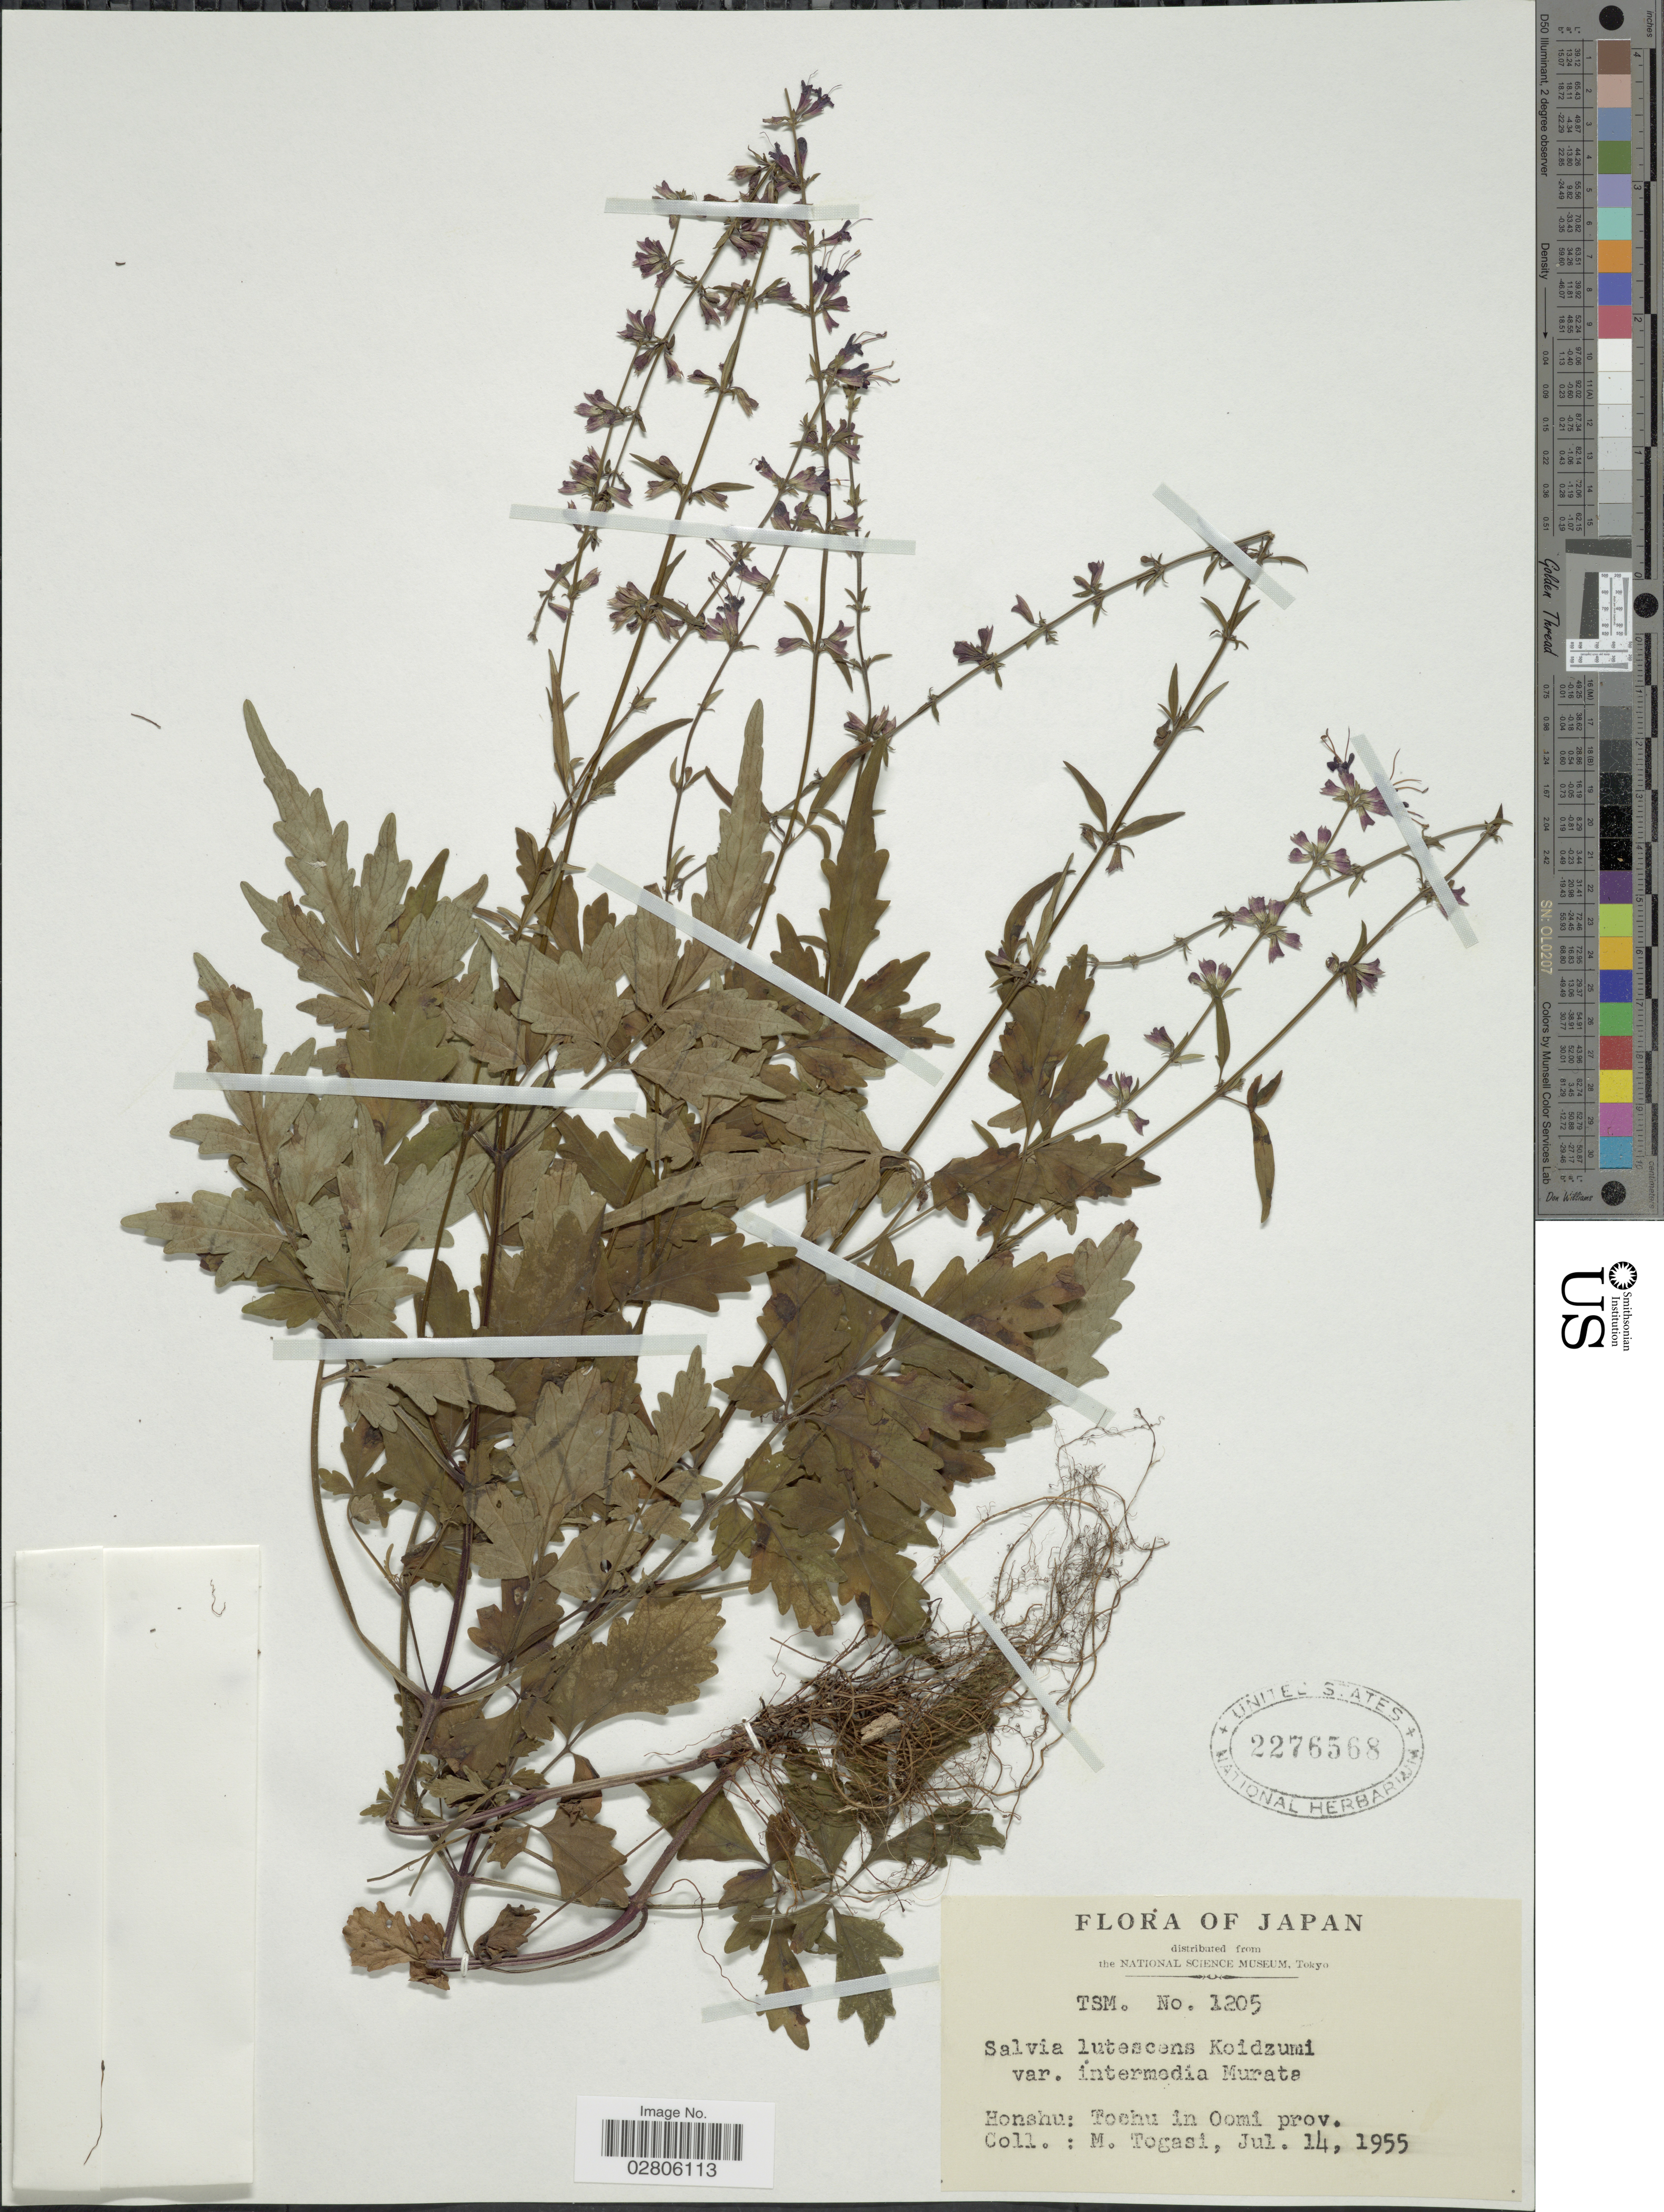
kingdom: Plantae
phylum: Tracheophyta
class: Magnoliopsida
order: Lamiales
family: Lamiaceae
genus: Salvia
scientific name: Salvia lutescens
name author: (Koidz.) Koidz.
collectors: M. Togasi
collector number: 1205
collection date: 1955-07-14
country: Japan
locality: Honshu: Tochu in Oomi prov.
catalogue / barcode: US 2276568